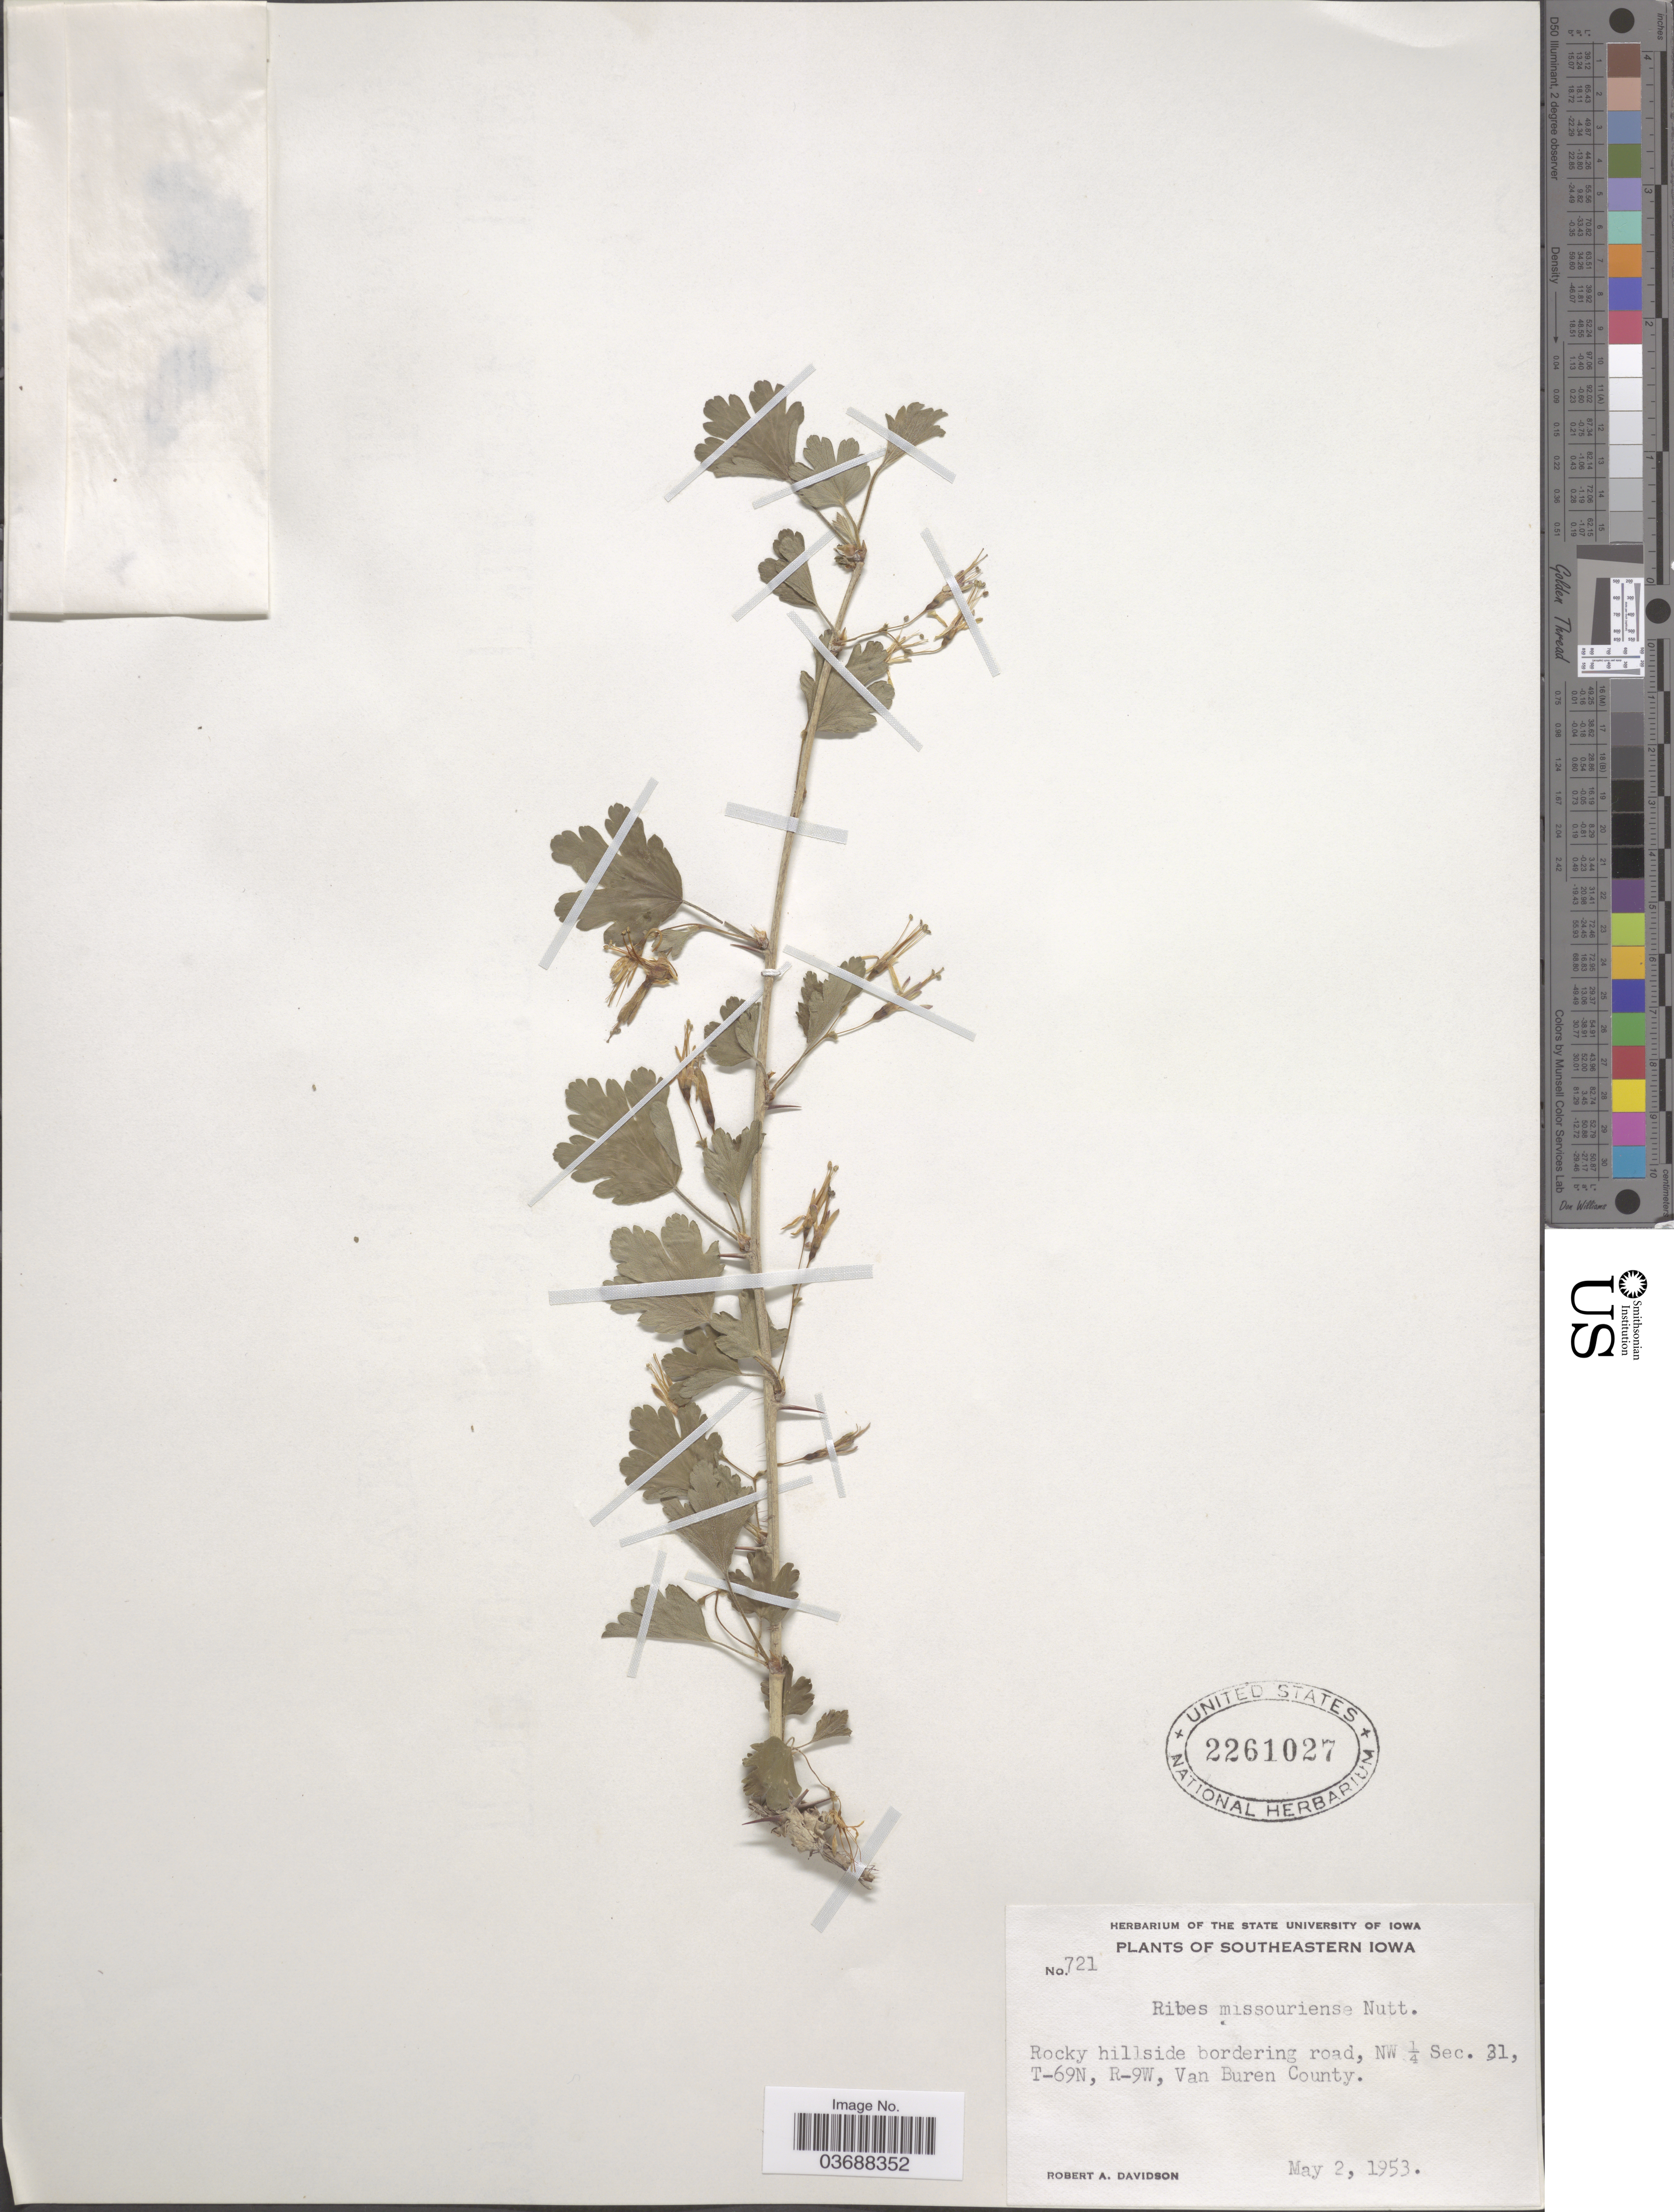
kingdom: Plantae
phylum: Tracheophyta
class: Magnoliopsida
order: Saxifragales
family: Grossulariaceae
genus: Ribes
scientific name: Ribes missouriense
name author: Nutt.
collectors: R. A. Davidson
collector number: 721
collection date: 1953-05-02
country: United States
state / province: Iowa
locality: Southeastern Iowa. Rocky hillside bordering road, NW ¼ Sec. 31, T-69N, R-9W, Van Buren County.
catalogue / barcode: US 2261027